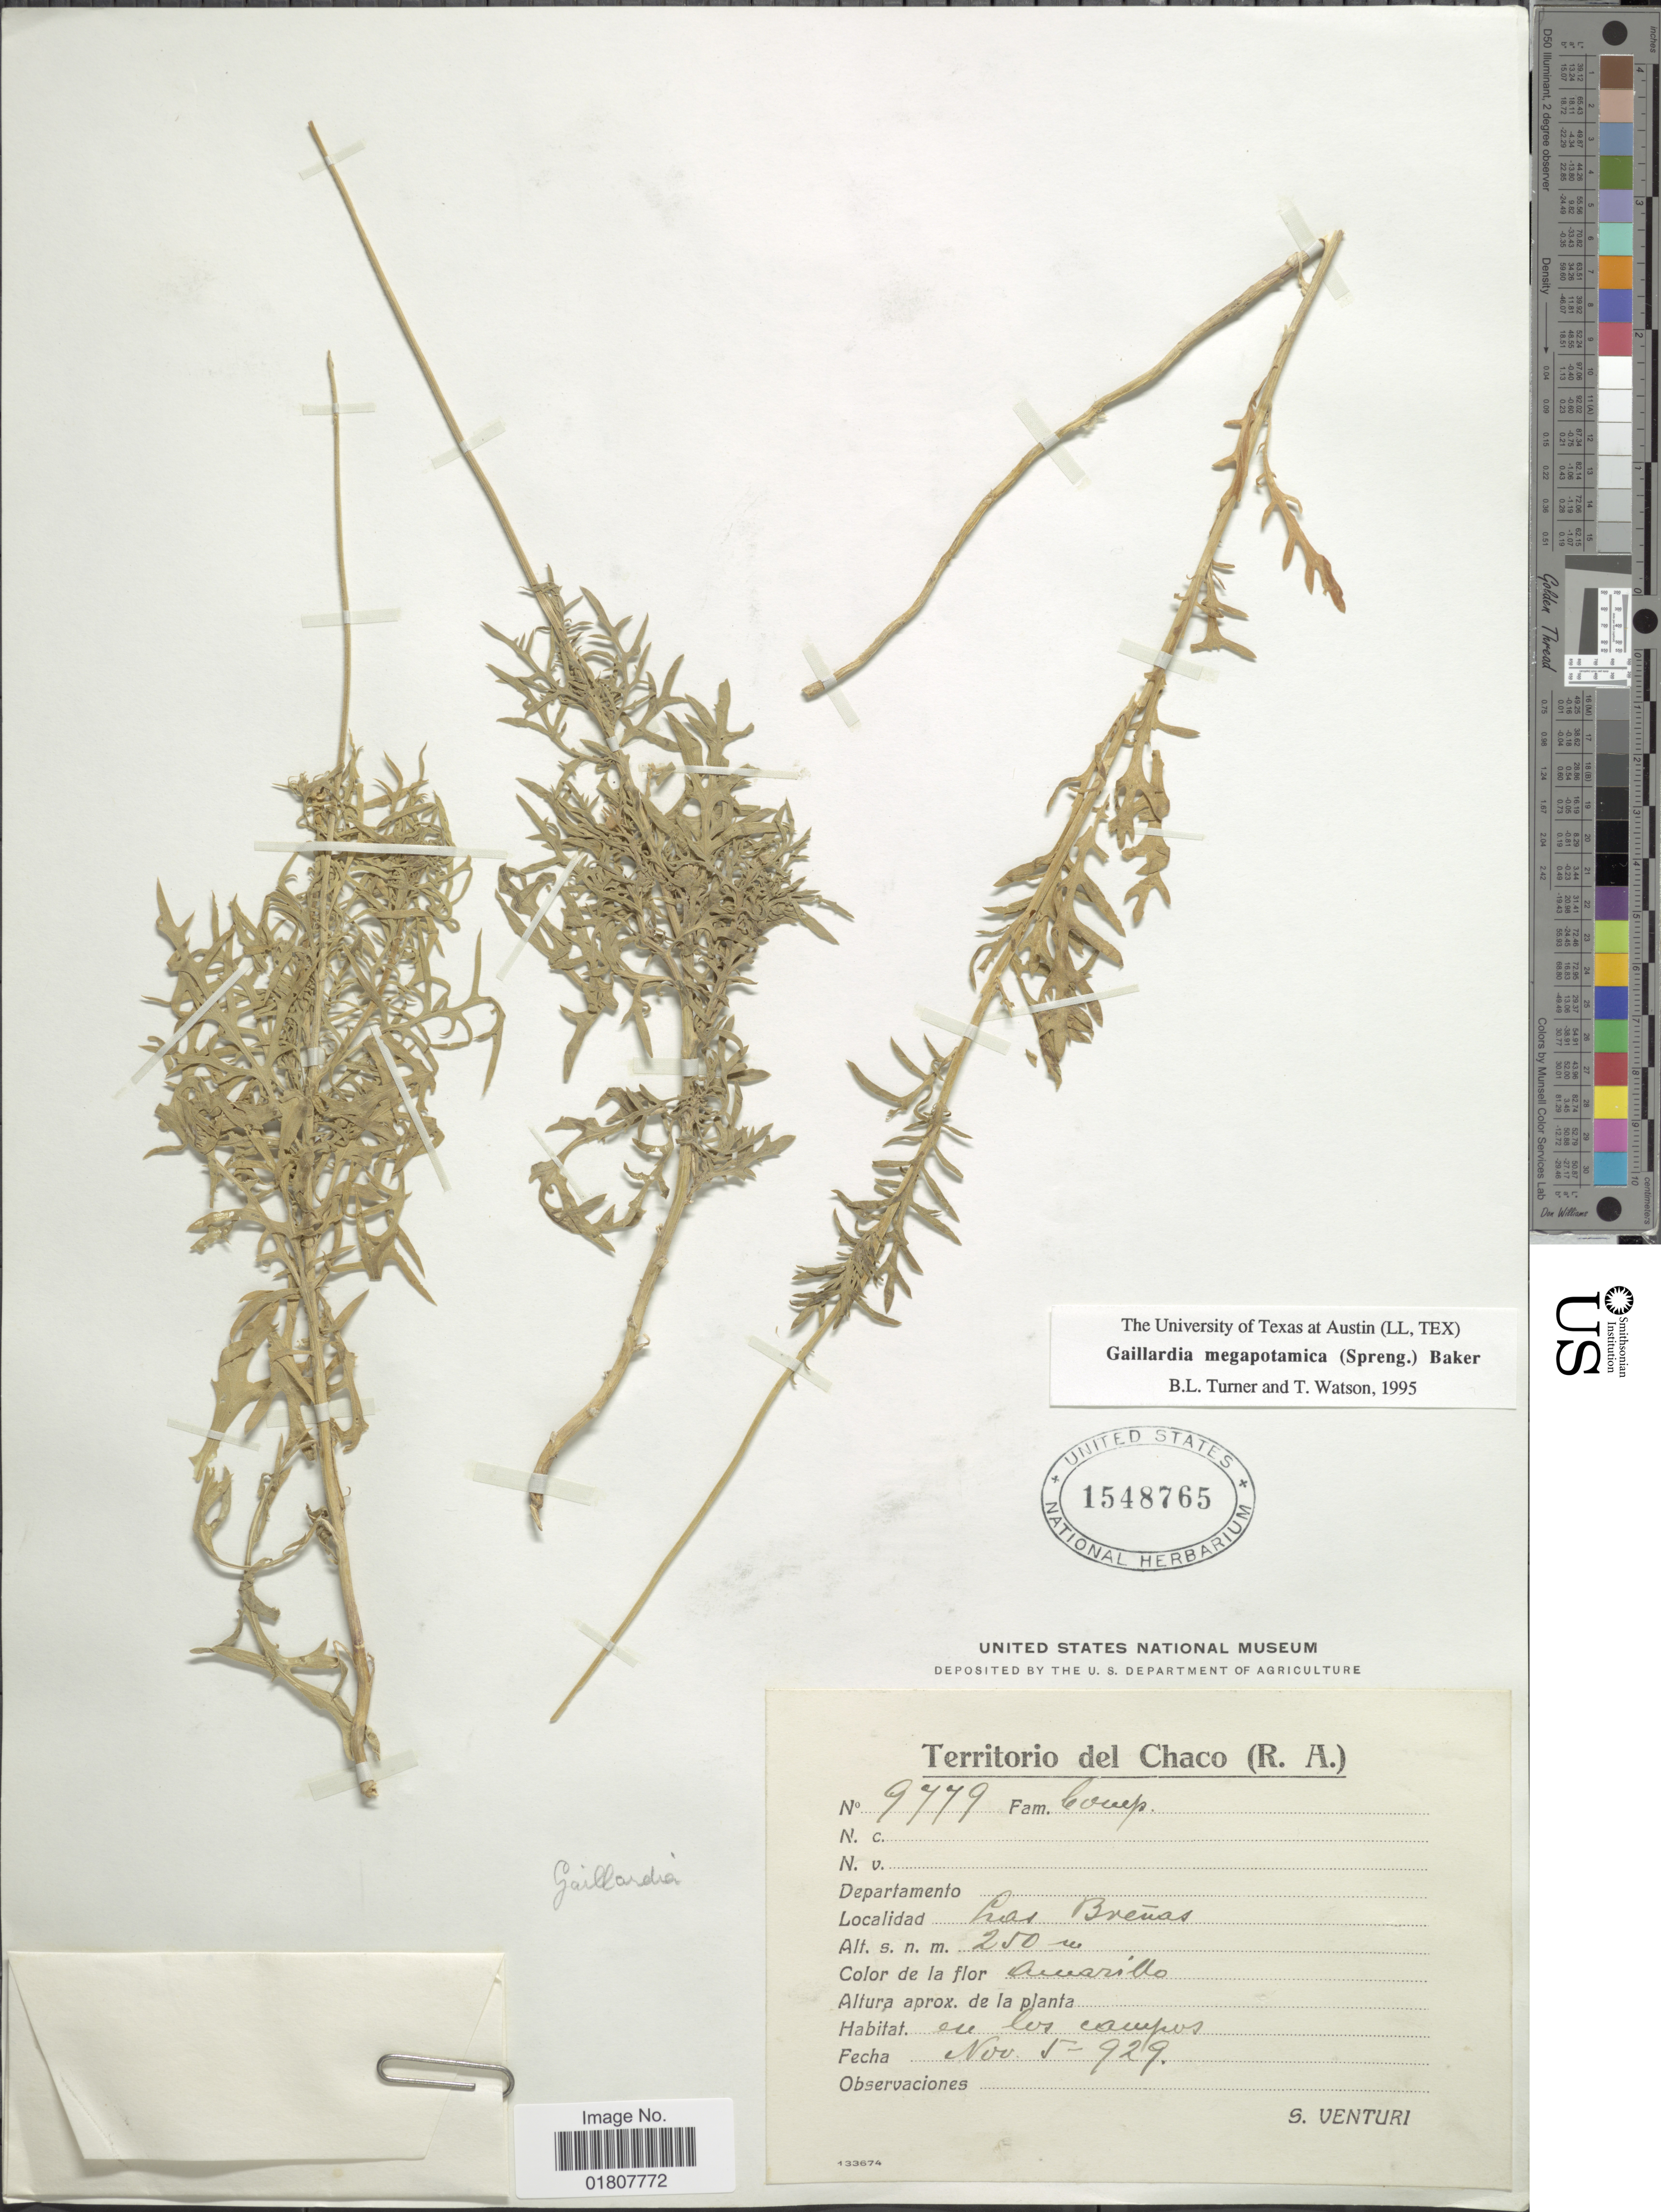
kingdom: Plantae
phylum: Tracheophyta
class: Magnoliopsida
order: Asterales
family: Asteraceae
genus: Gaillardia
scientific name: Gaillardia megapotamica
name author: (Spreng.) Baker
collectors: S. Venturi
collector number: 9779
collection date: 1929-11-05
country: Argentina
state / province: Chaco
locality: Las Brenas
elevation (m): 250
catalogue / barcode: US 1548765